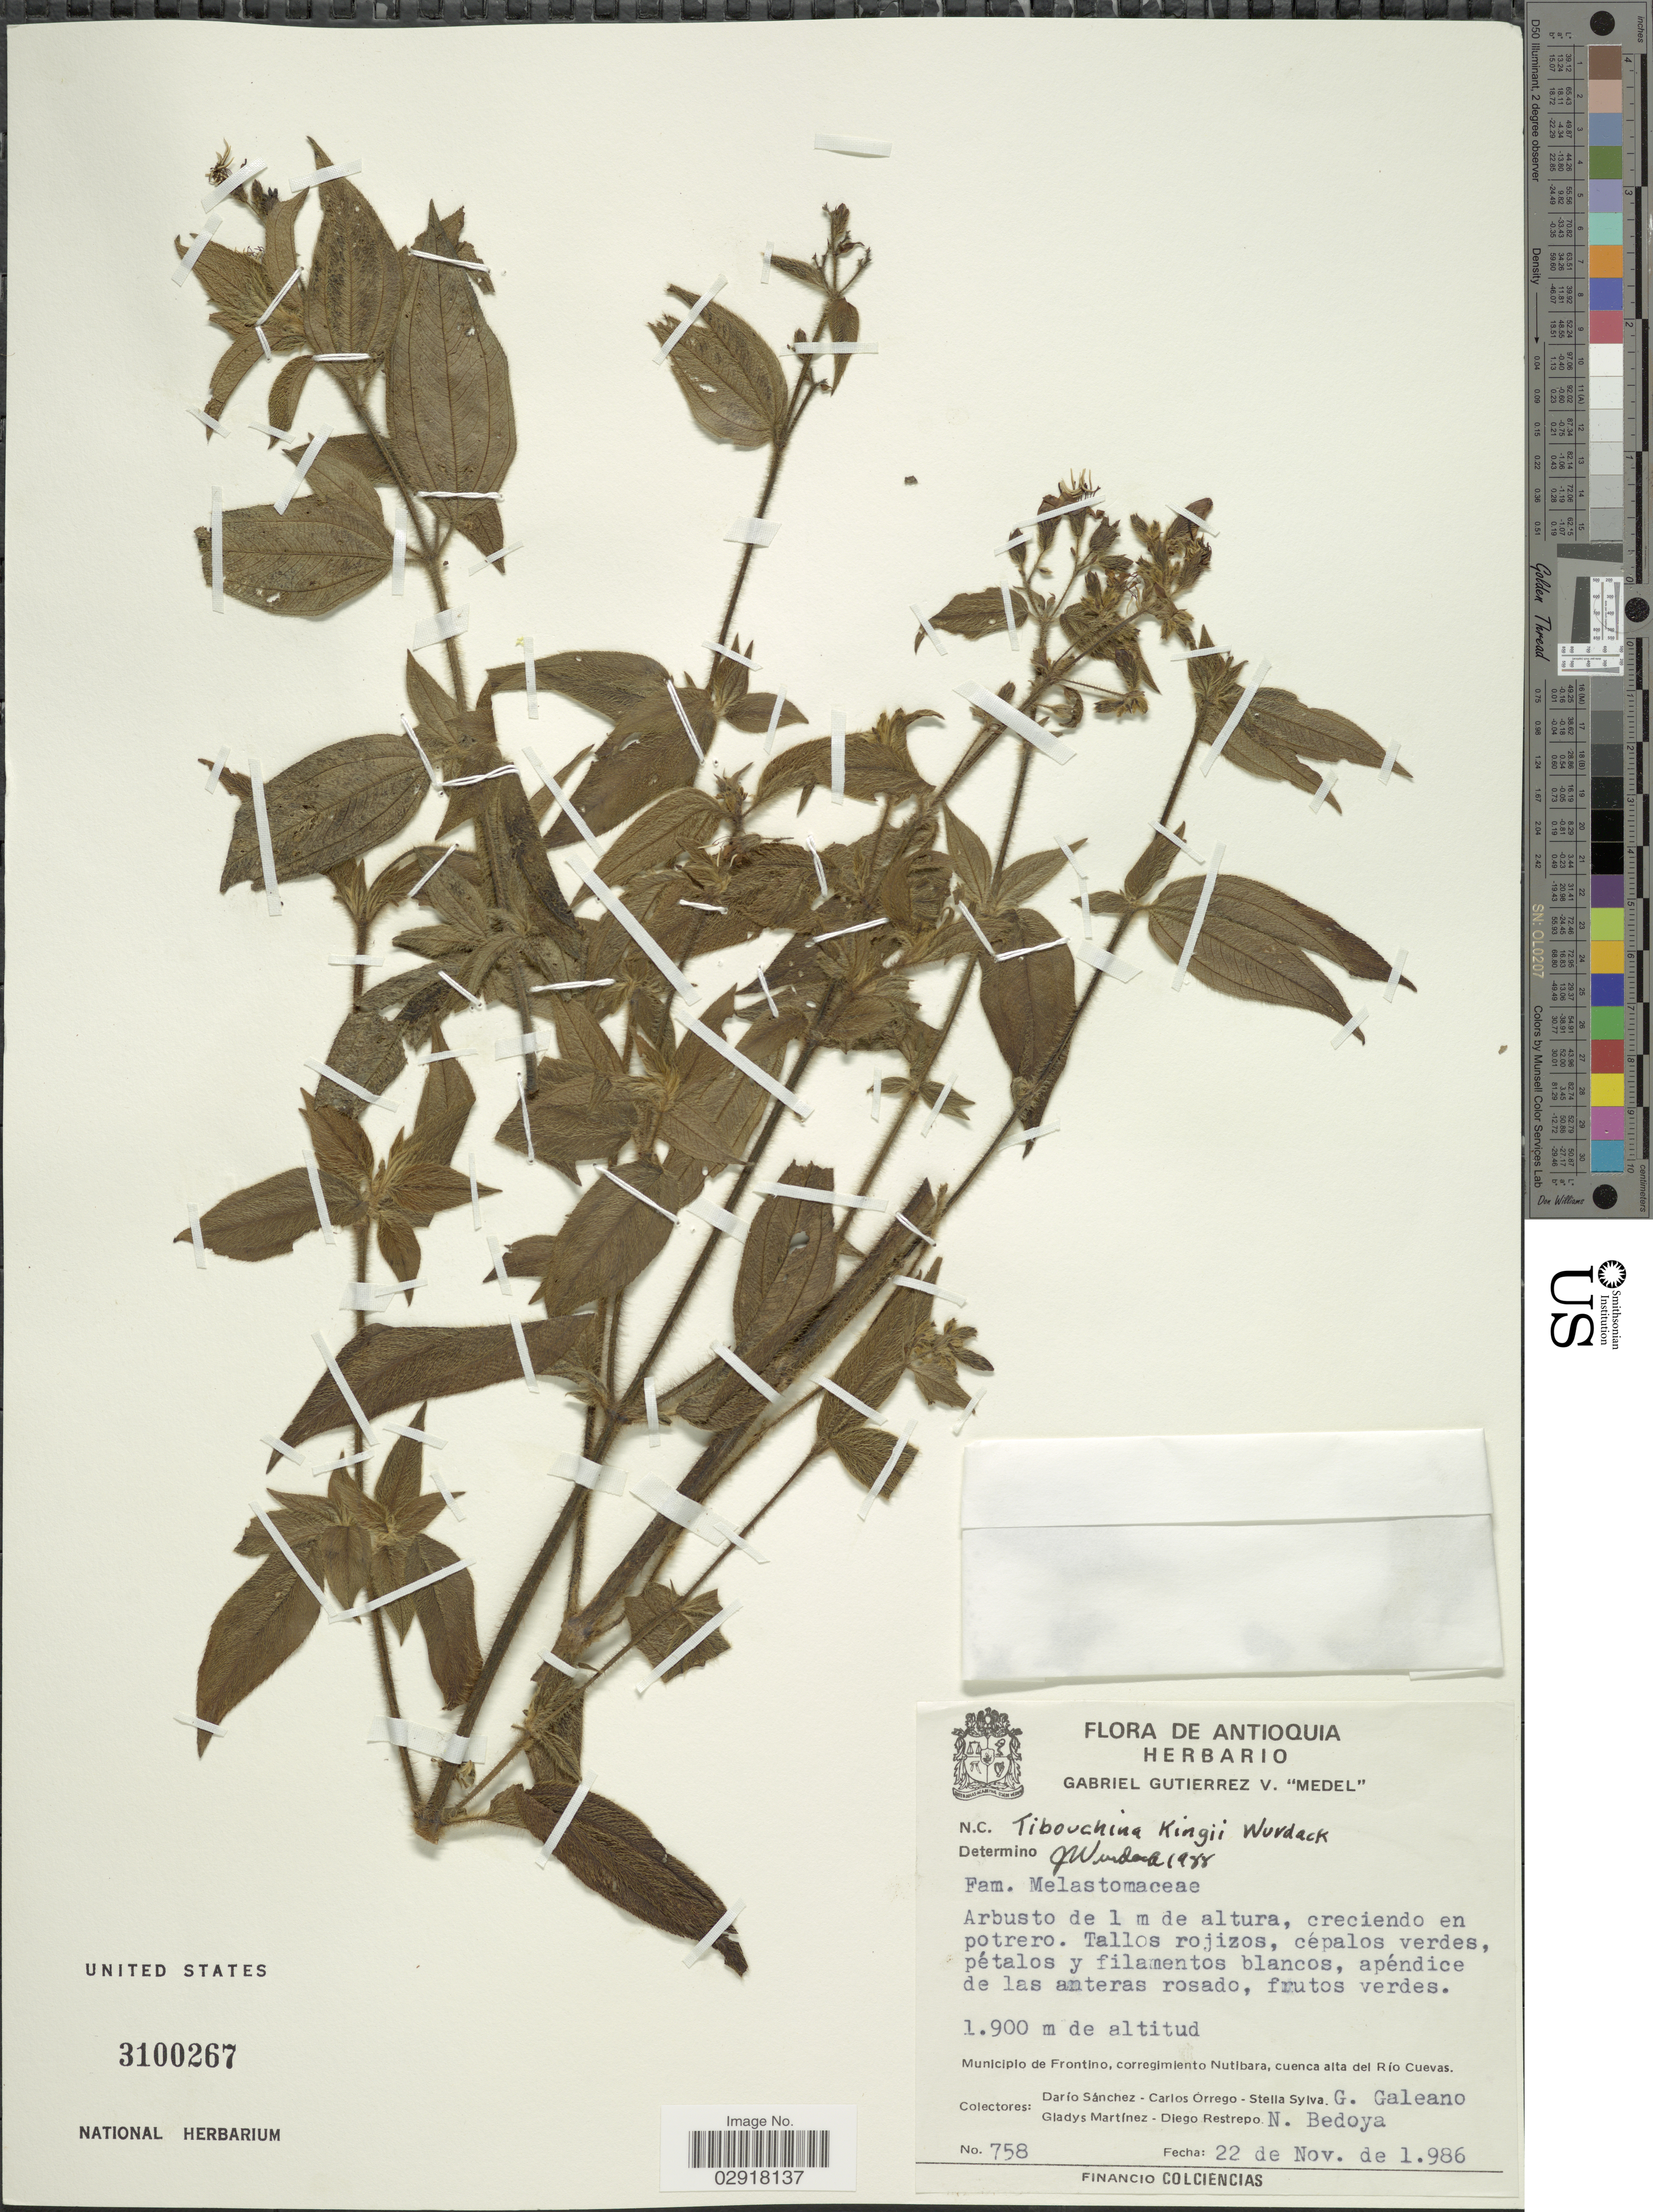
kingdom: Plantae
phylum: Tracheophyta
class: Magnoliopsida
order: Myrtales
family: Melastomataceae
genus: Chaetogastra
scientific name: Chaetogastra kingii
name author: (Wurdack) P.J.F. Guim. & Michelang.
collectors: D. Sánchez, C. Orrego, S. Sylva, G. A. Galeano & et al.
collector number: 758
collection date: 1986-11-22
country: Colombia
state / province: Antioquia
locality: Municipio de Frontino, corregimiento Nutibara, cuenca alta del Río Cuevas.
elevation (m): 1900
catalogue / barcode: US 3100267